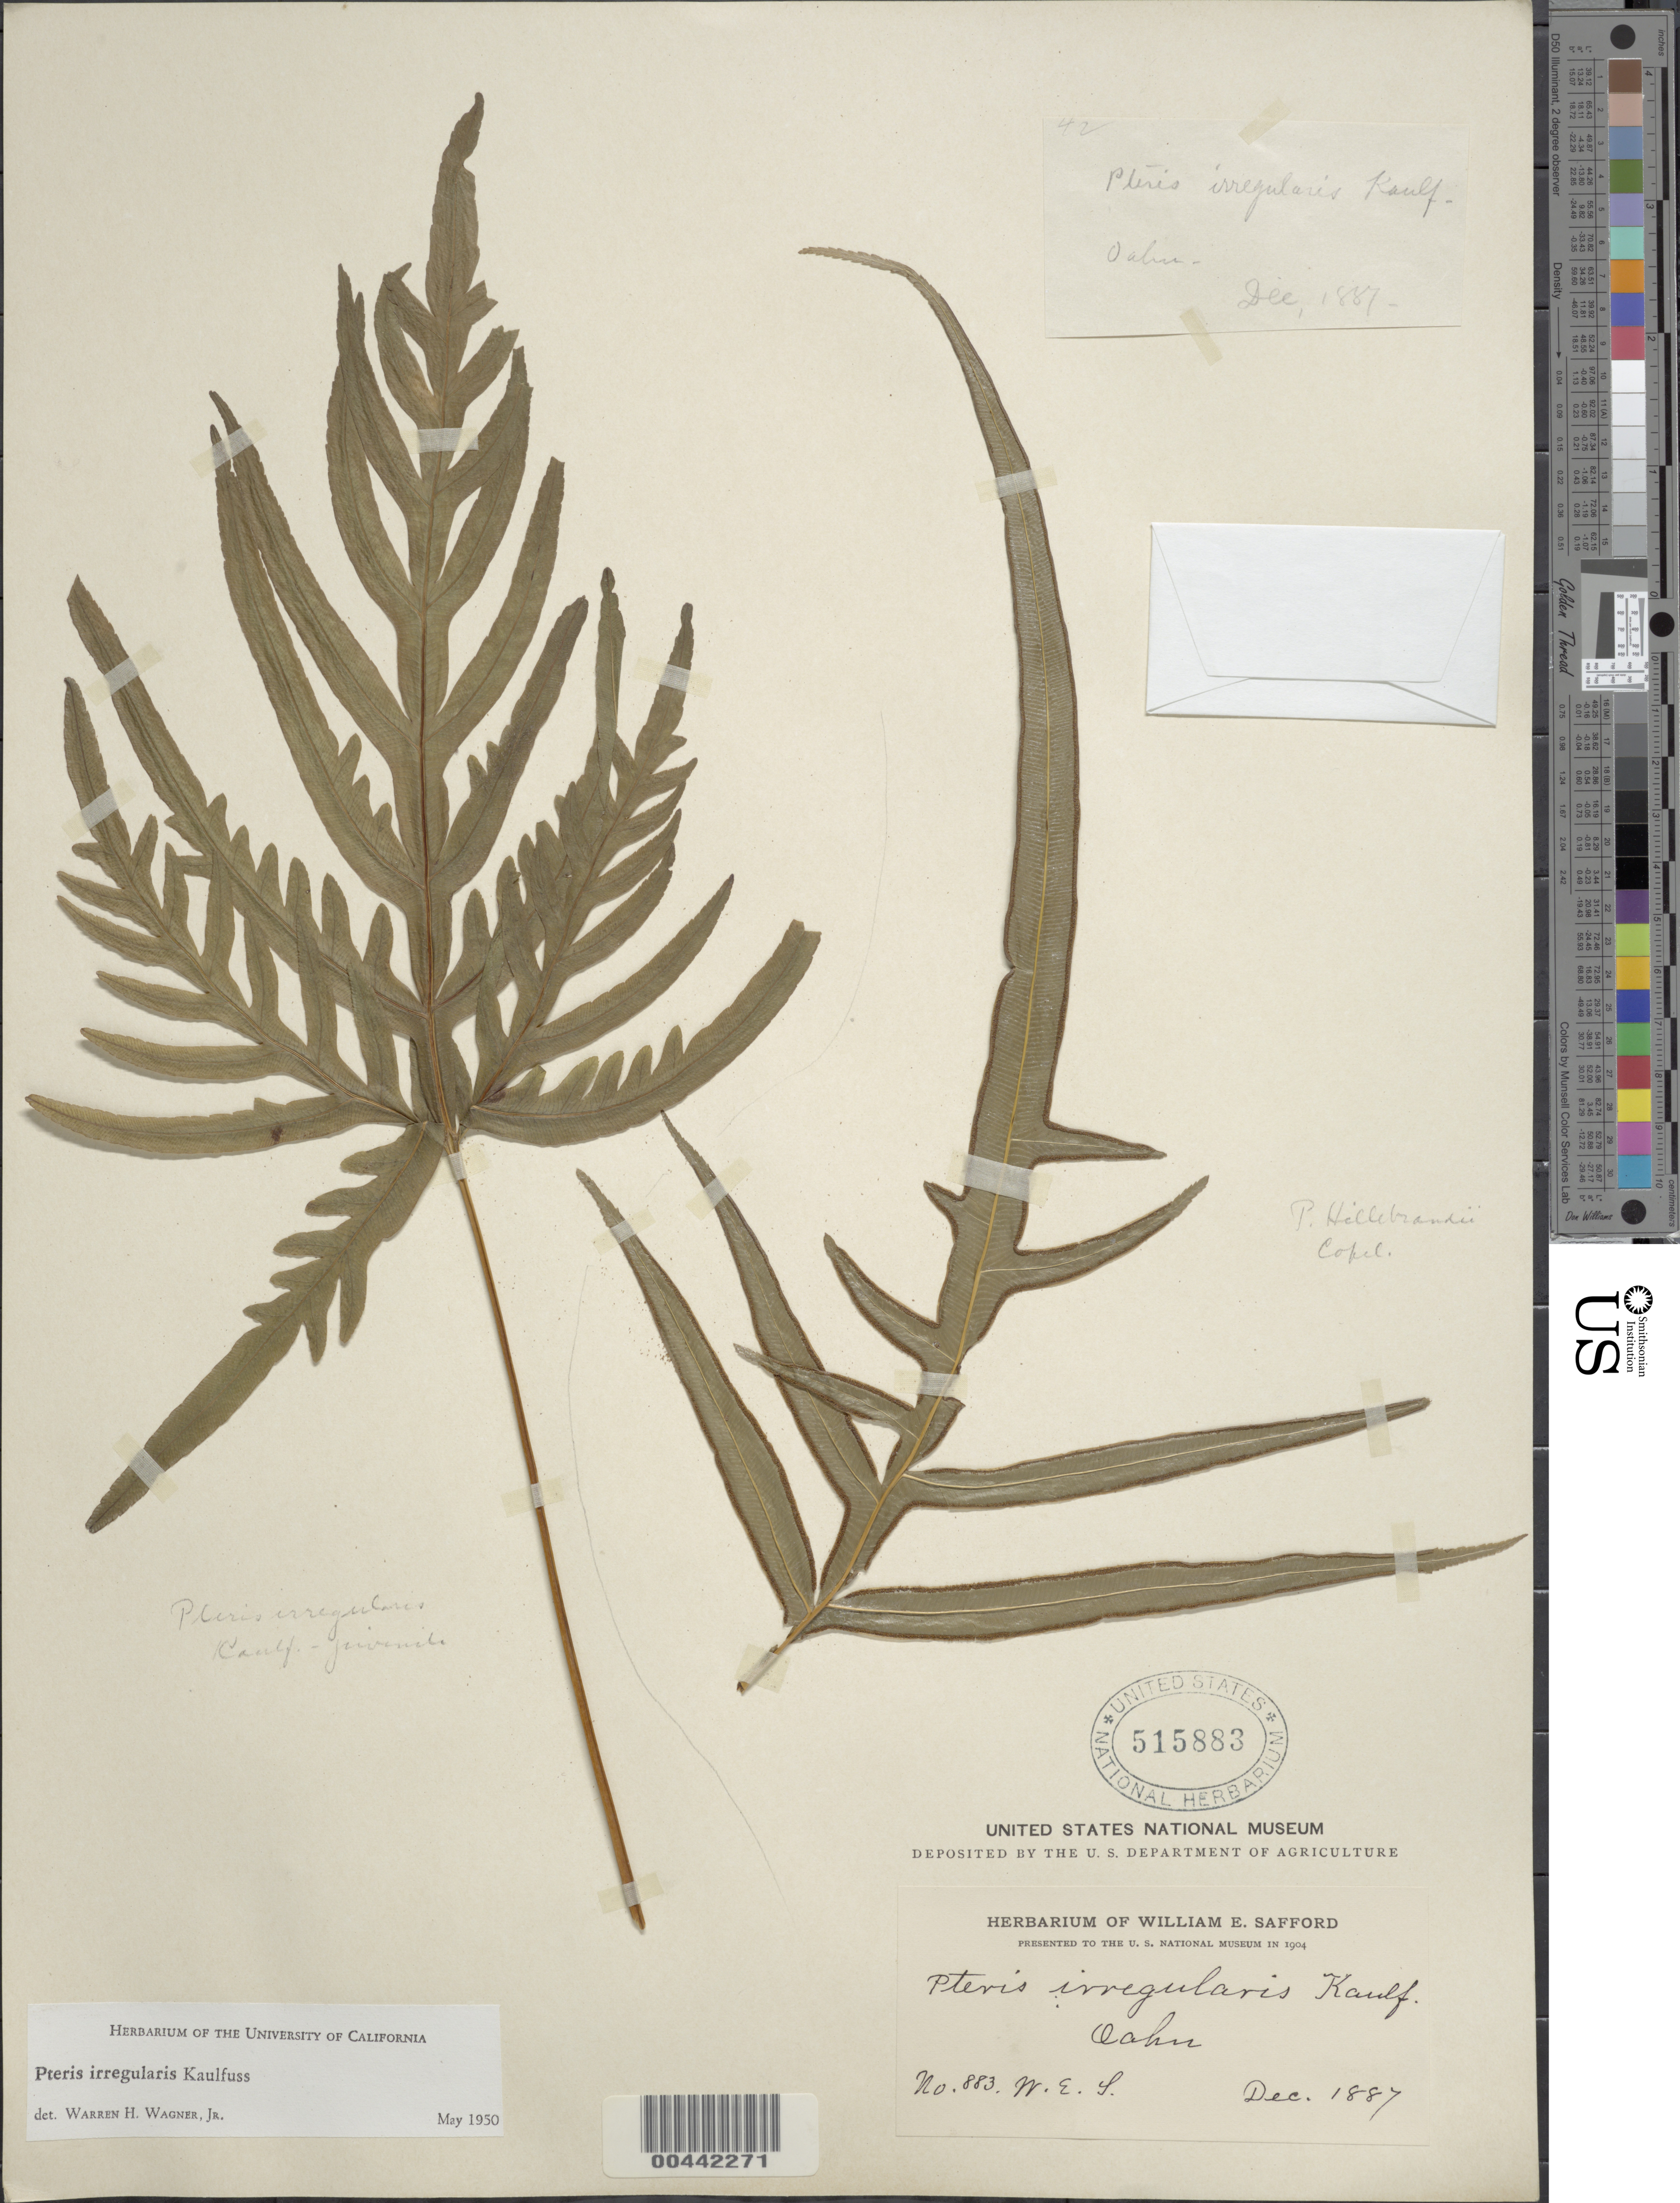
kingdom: Plantae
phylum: Tracheophyta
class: Polypodiopsida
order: Polypodiales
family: Pteridaceae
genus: Pteris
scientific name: Pteris irregularis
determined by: Wagner, W. H.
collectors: W. E. Safford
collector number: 883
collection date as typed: Dec 1887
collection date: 1887-12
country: United States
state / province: Hawaii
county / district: Honolulu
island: Oahu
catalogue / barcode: US 515883